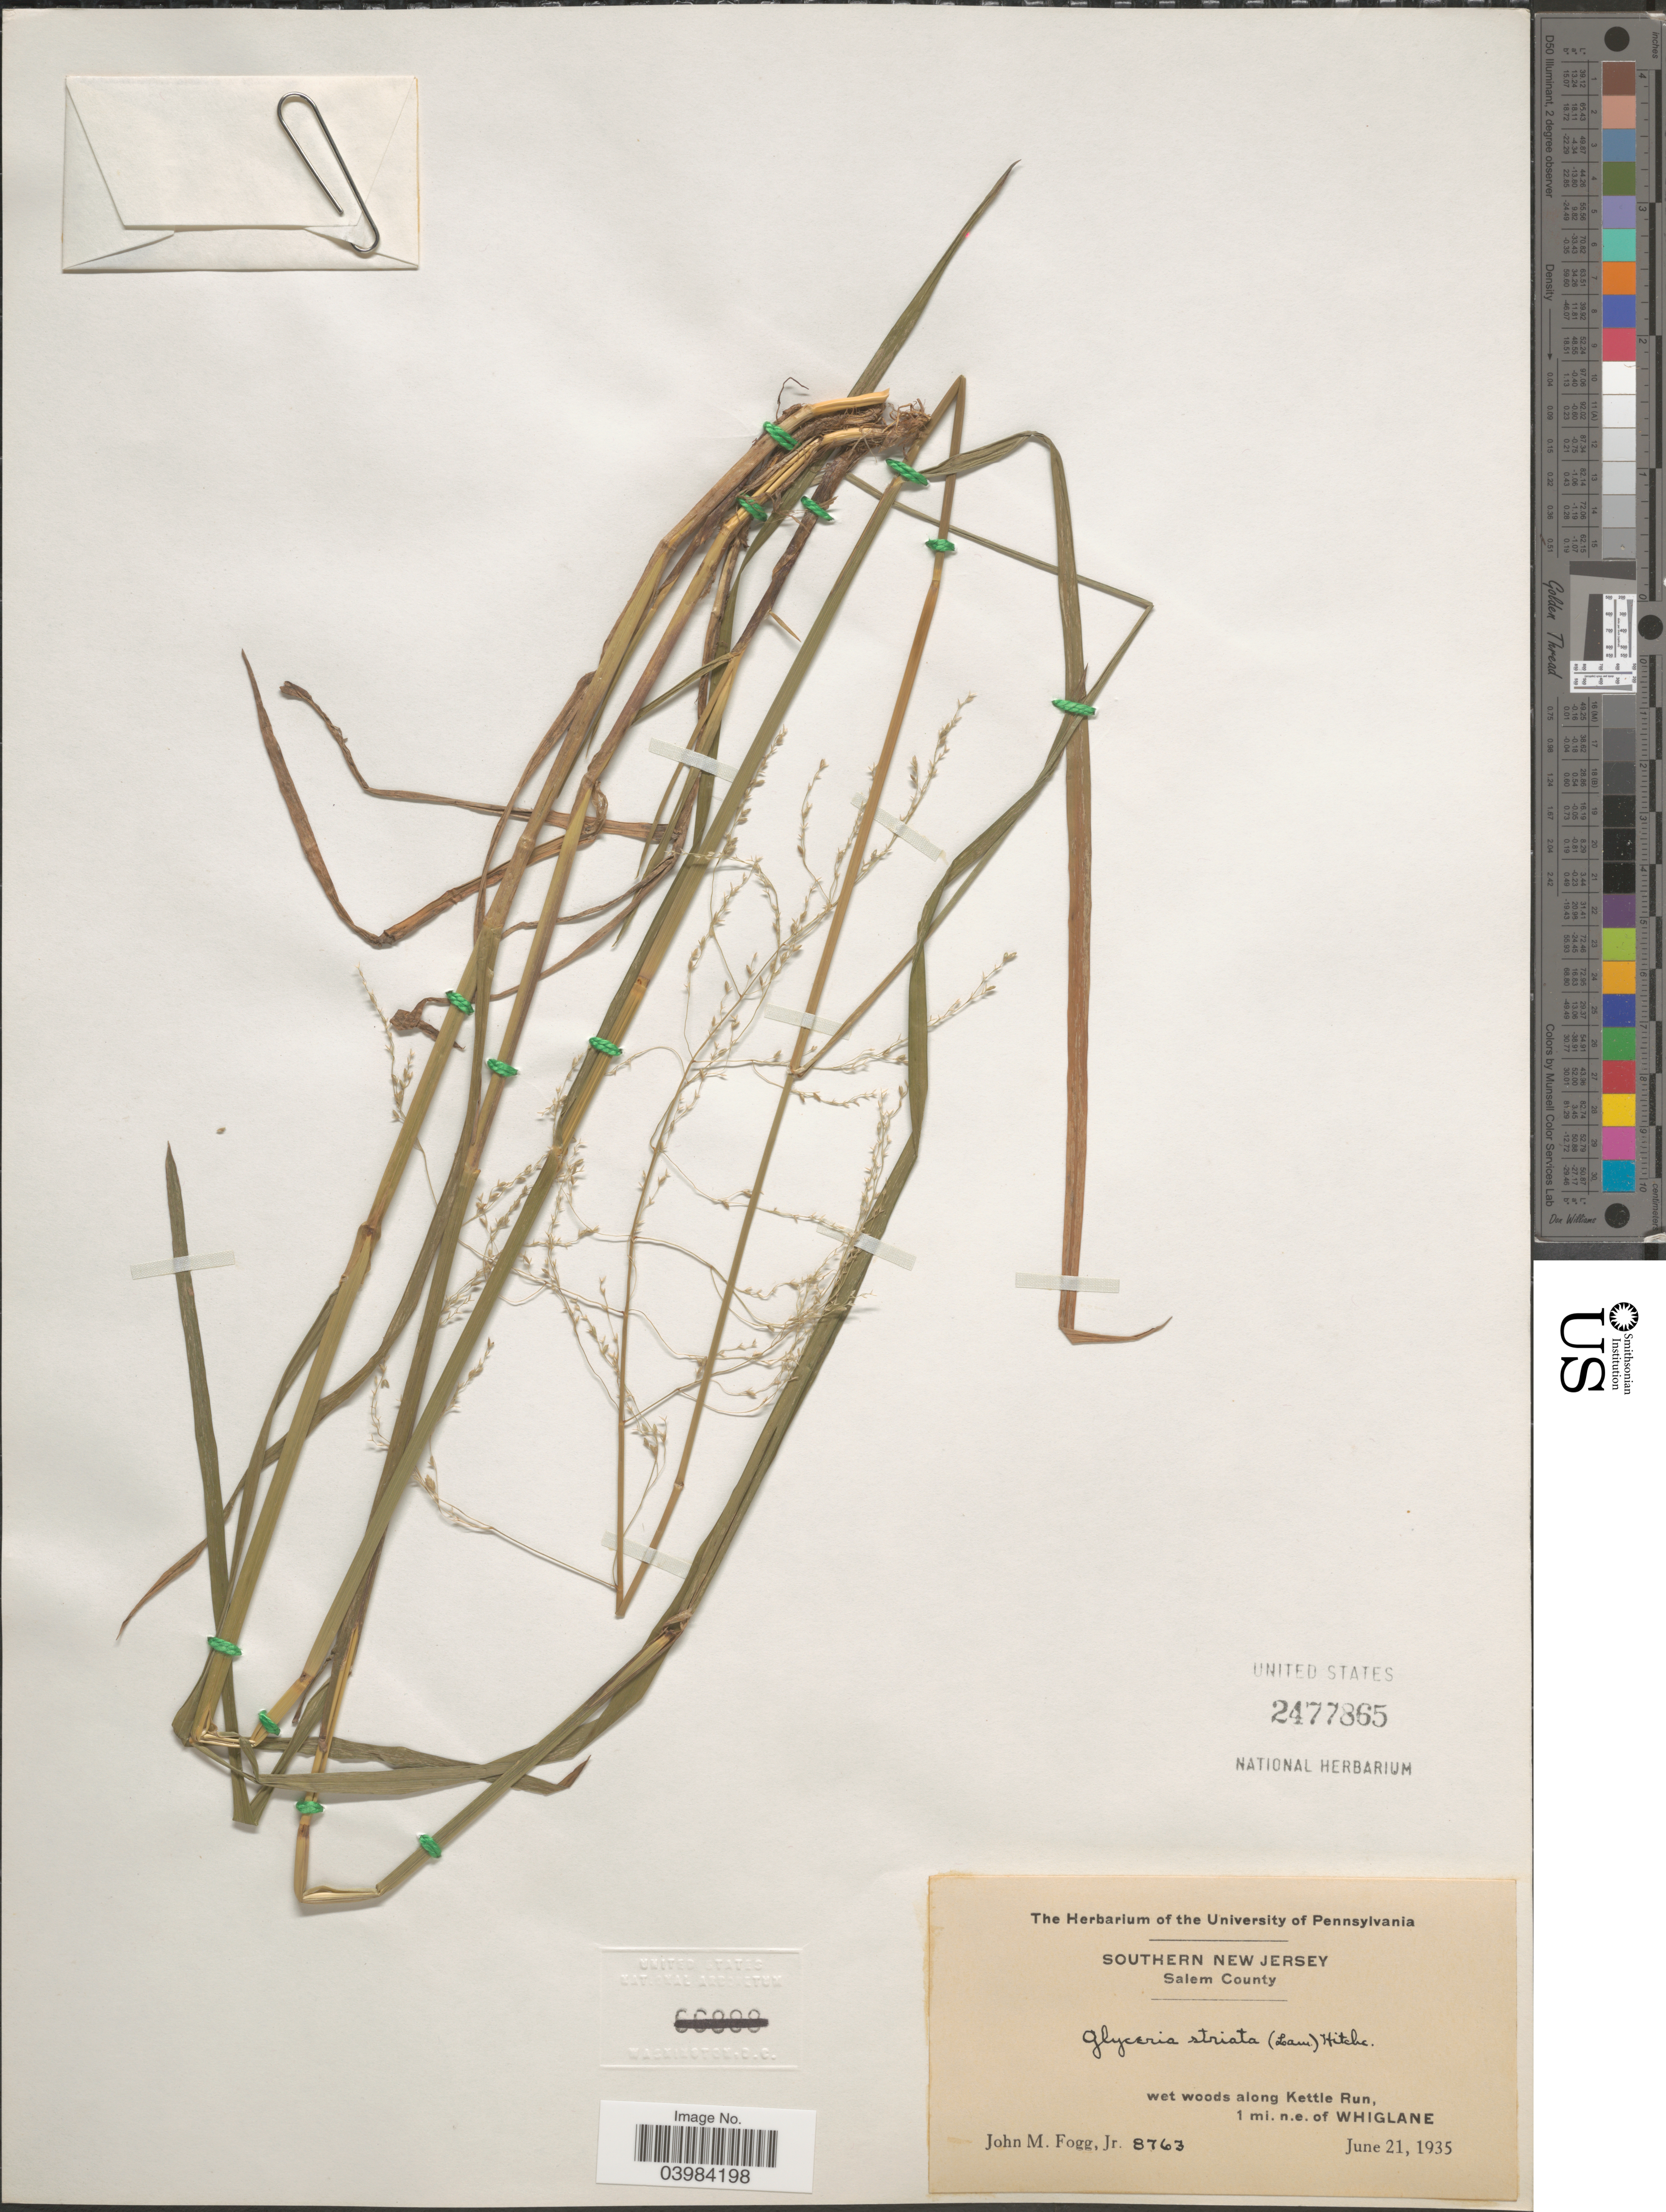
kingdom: Plantae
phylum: Tracheophyta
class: Liliopsida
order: Poales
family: Poaceae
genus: Glyceria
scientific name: Glyceria striata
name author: (Lam.) Hitchc.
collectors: J. Fogg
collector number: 8763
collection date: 1935-06-21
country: United States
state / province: New Jersey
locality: Southern New Jersey. Salem County. Wet woods along Kettle Run, 1 mi. n.e. of Whiglane.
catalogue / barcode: US 2477865